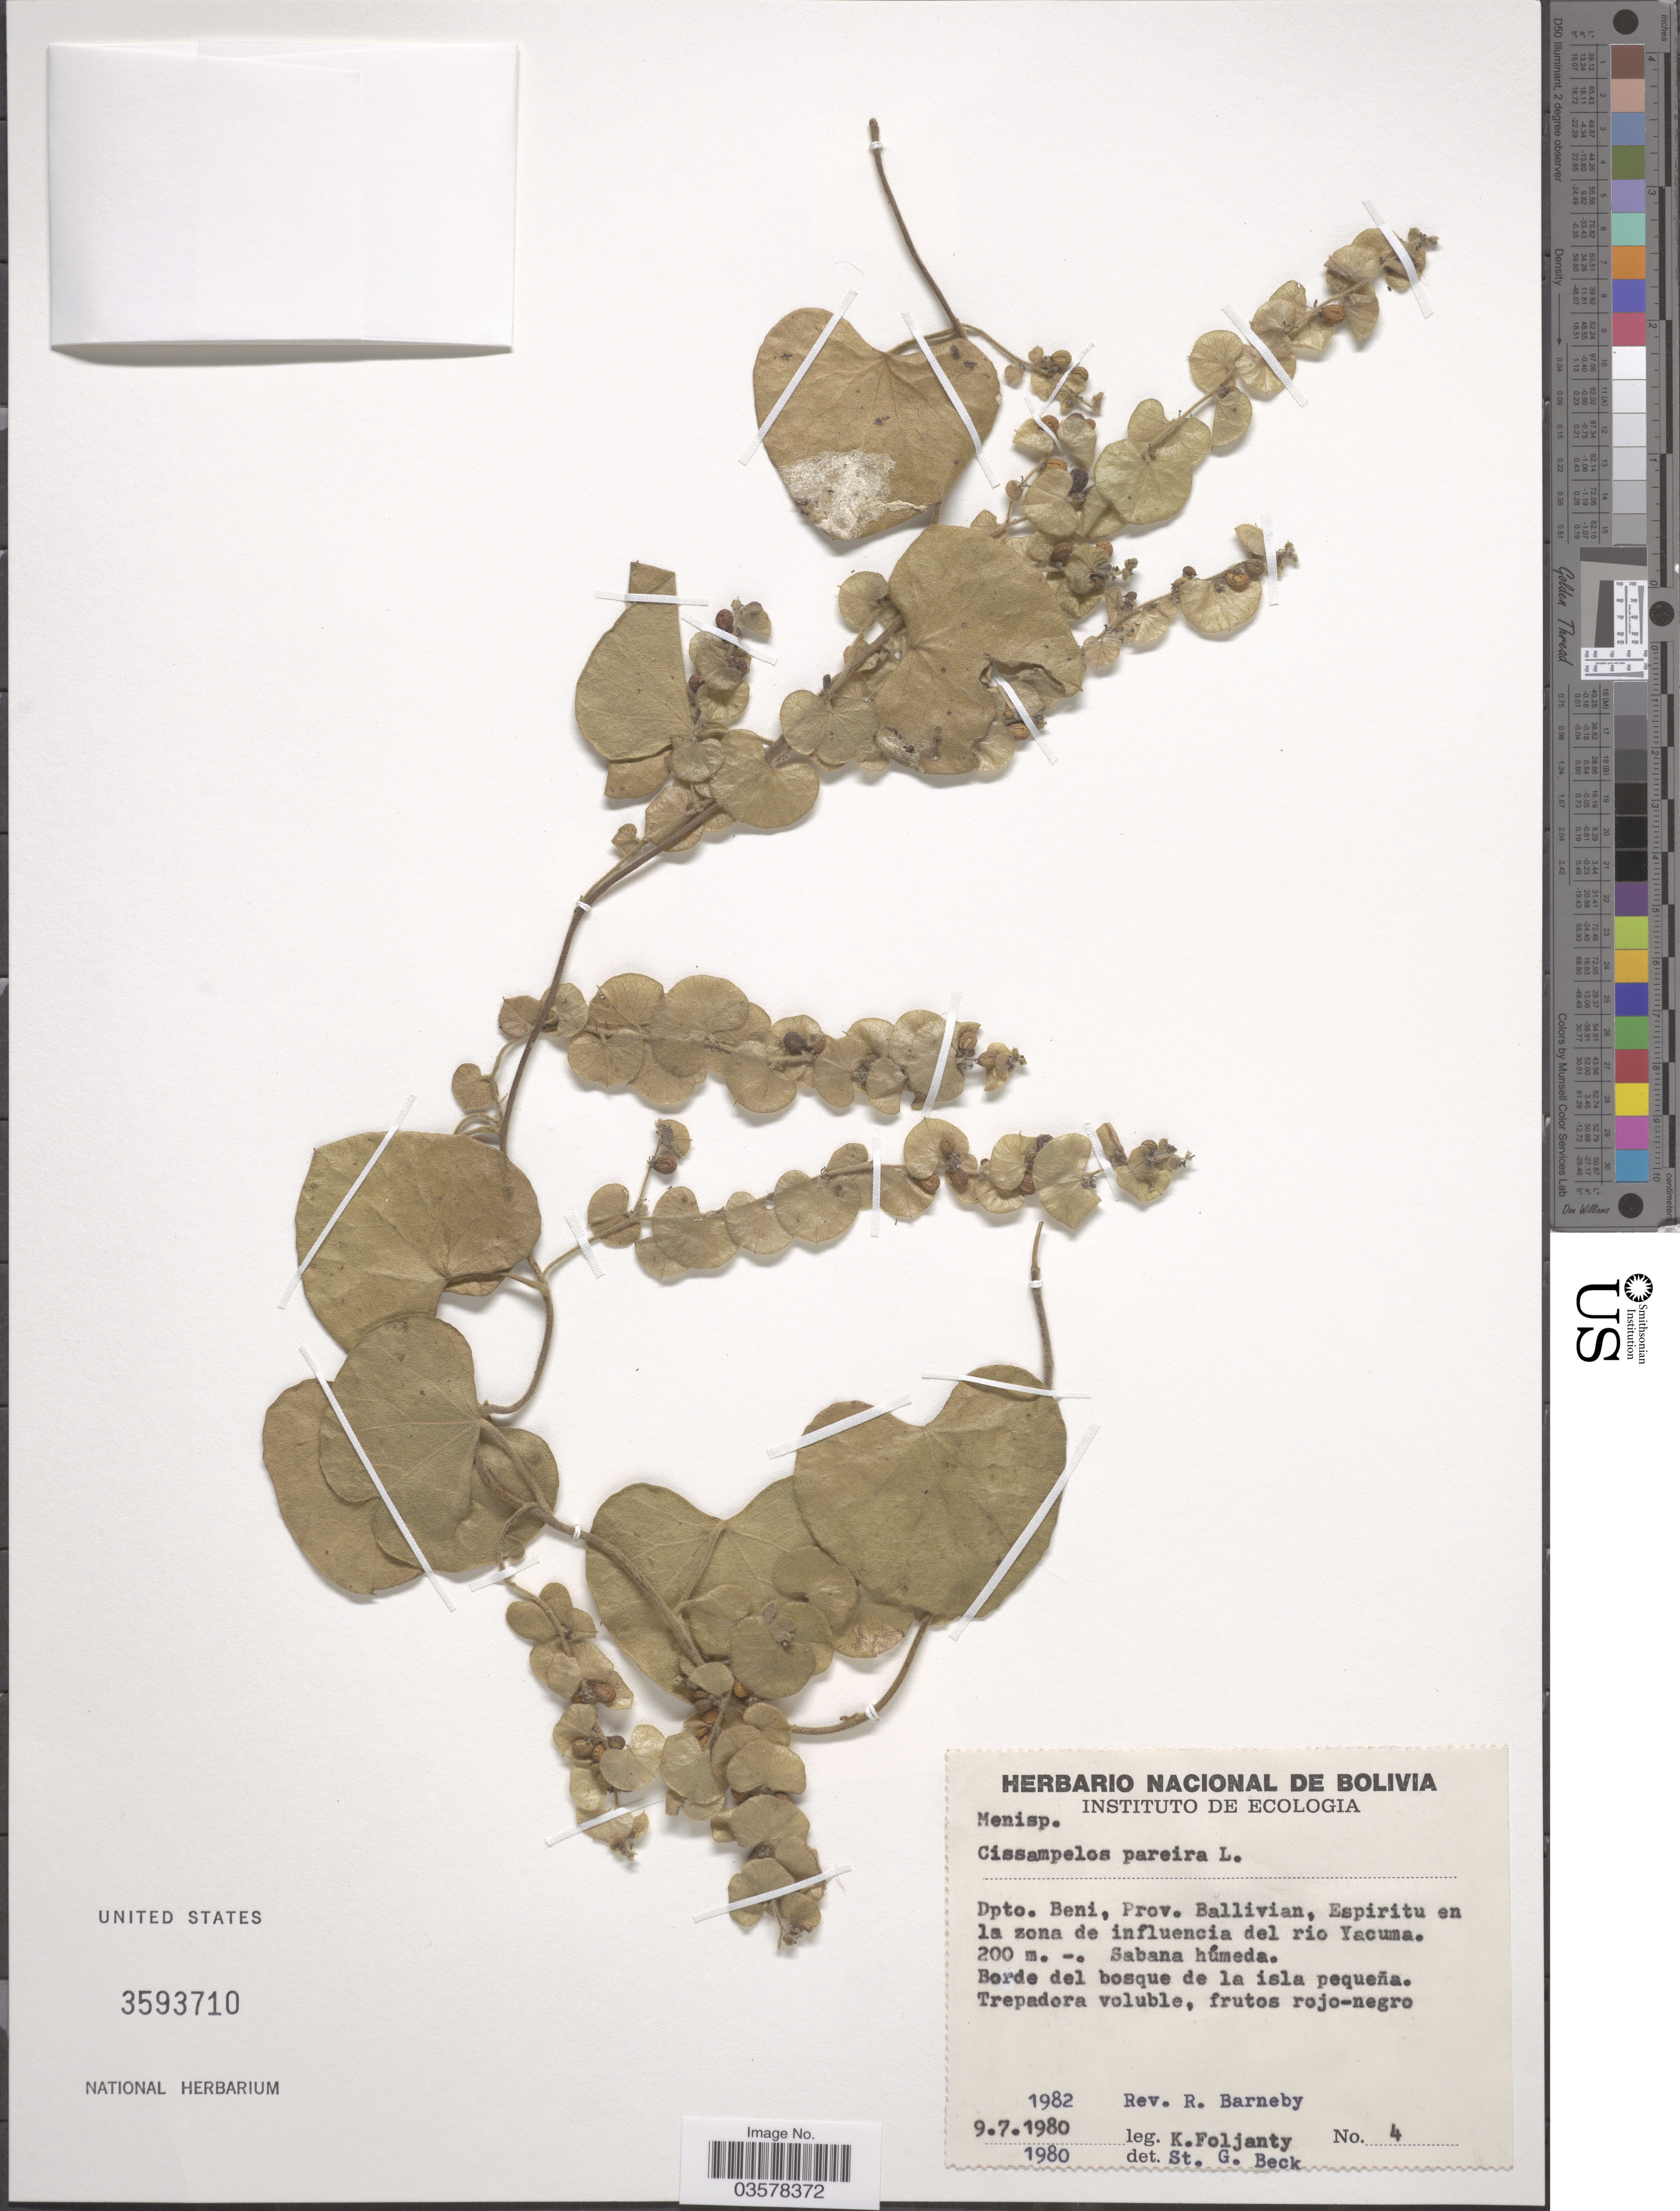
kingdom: Plantae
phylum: Tracheophyta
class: Magnoliopsida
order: Ranunculales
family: Menispermaceae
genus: Cissampelos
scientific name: Cissampelos pareira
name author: L.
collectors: K. Foljanty & R. C. Barneby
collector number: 4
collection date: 1980-07-09/1982-07-09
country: Bolivia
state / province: Beni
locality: Dpto. Beni, Prov. Ballivian, Espiritu en la zona de influencia del rio Yacuma.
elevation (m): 200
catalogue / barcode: US 3593710